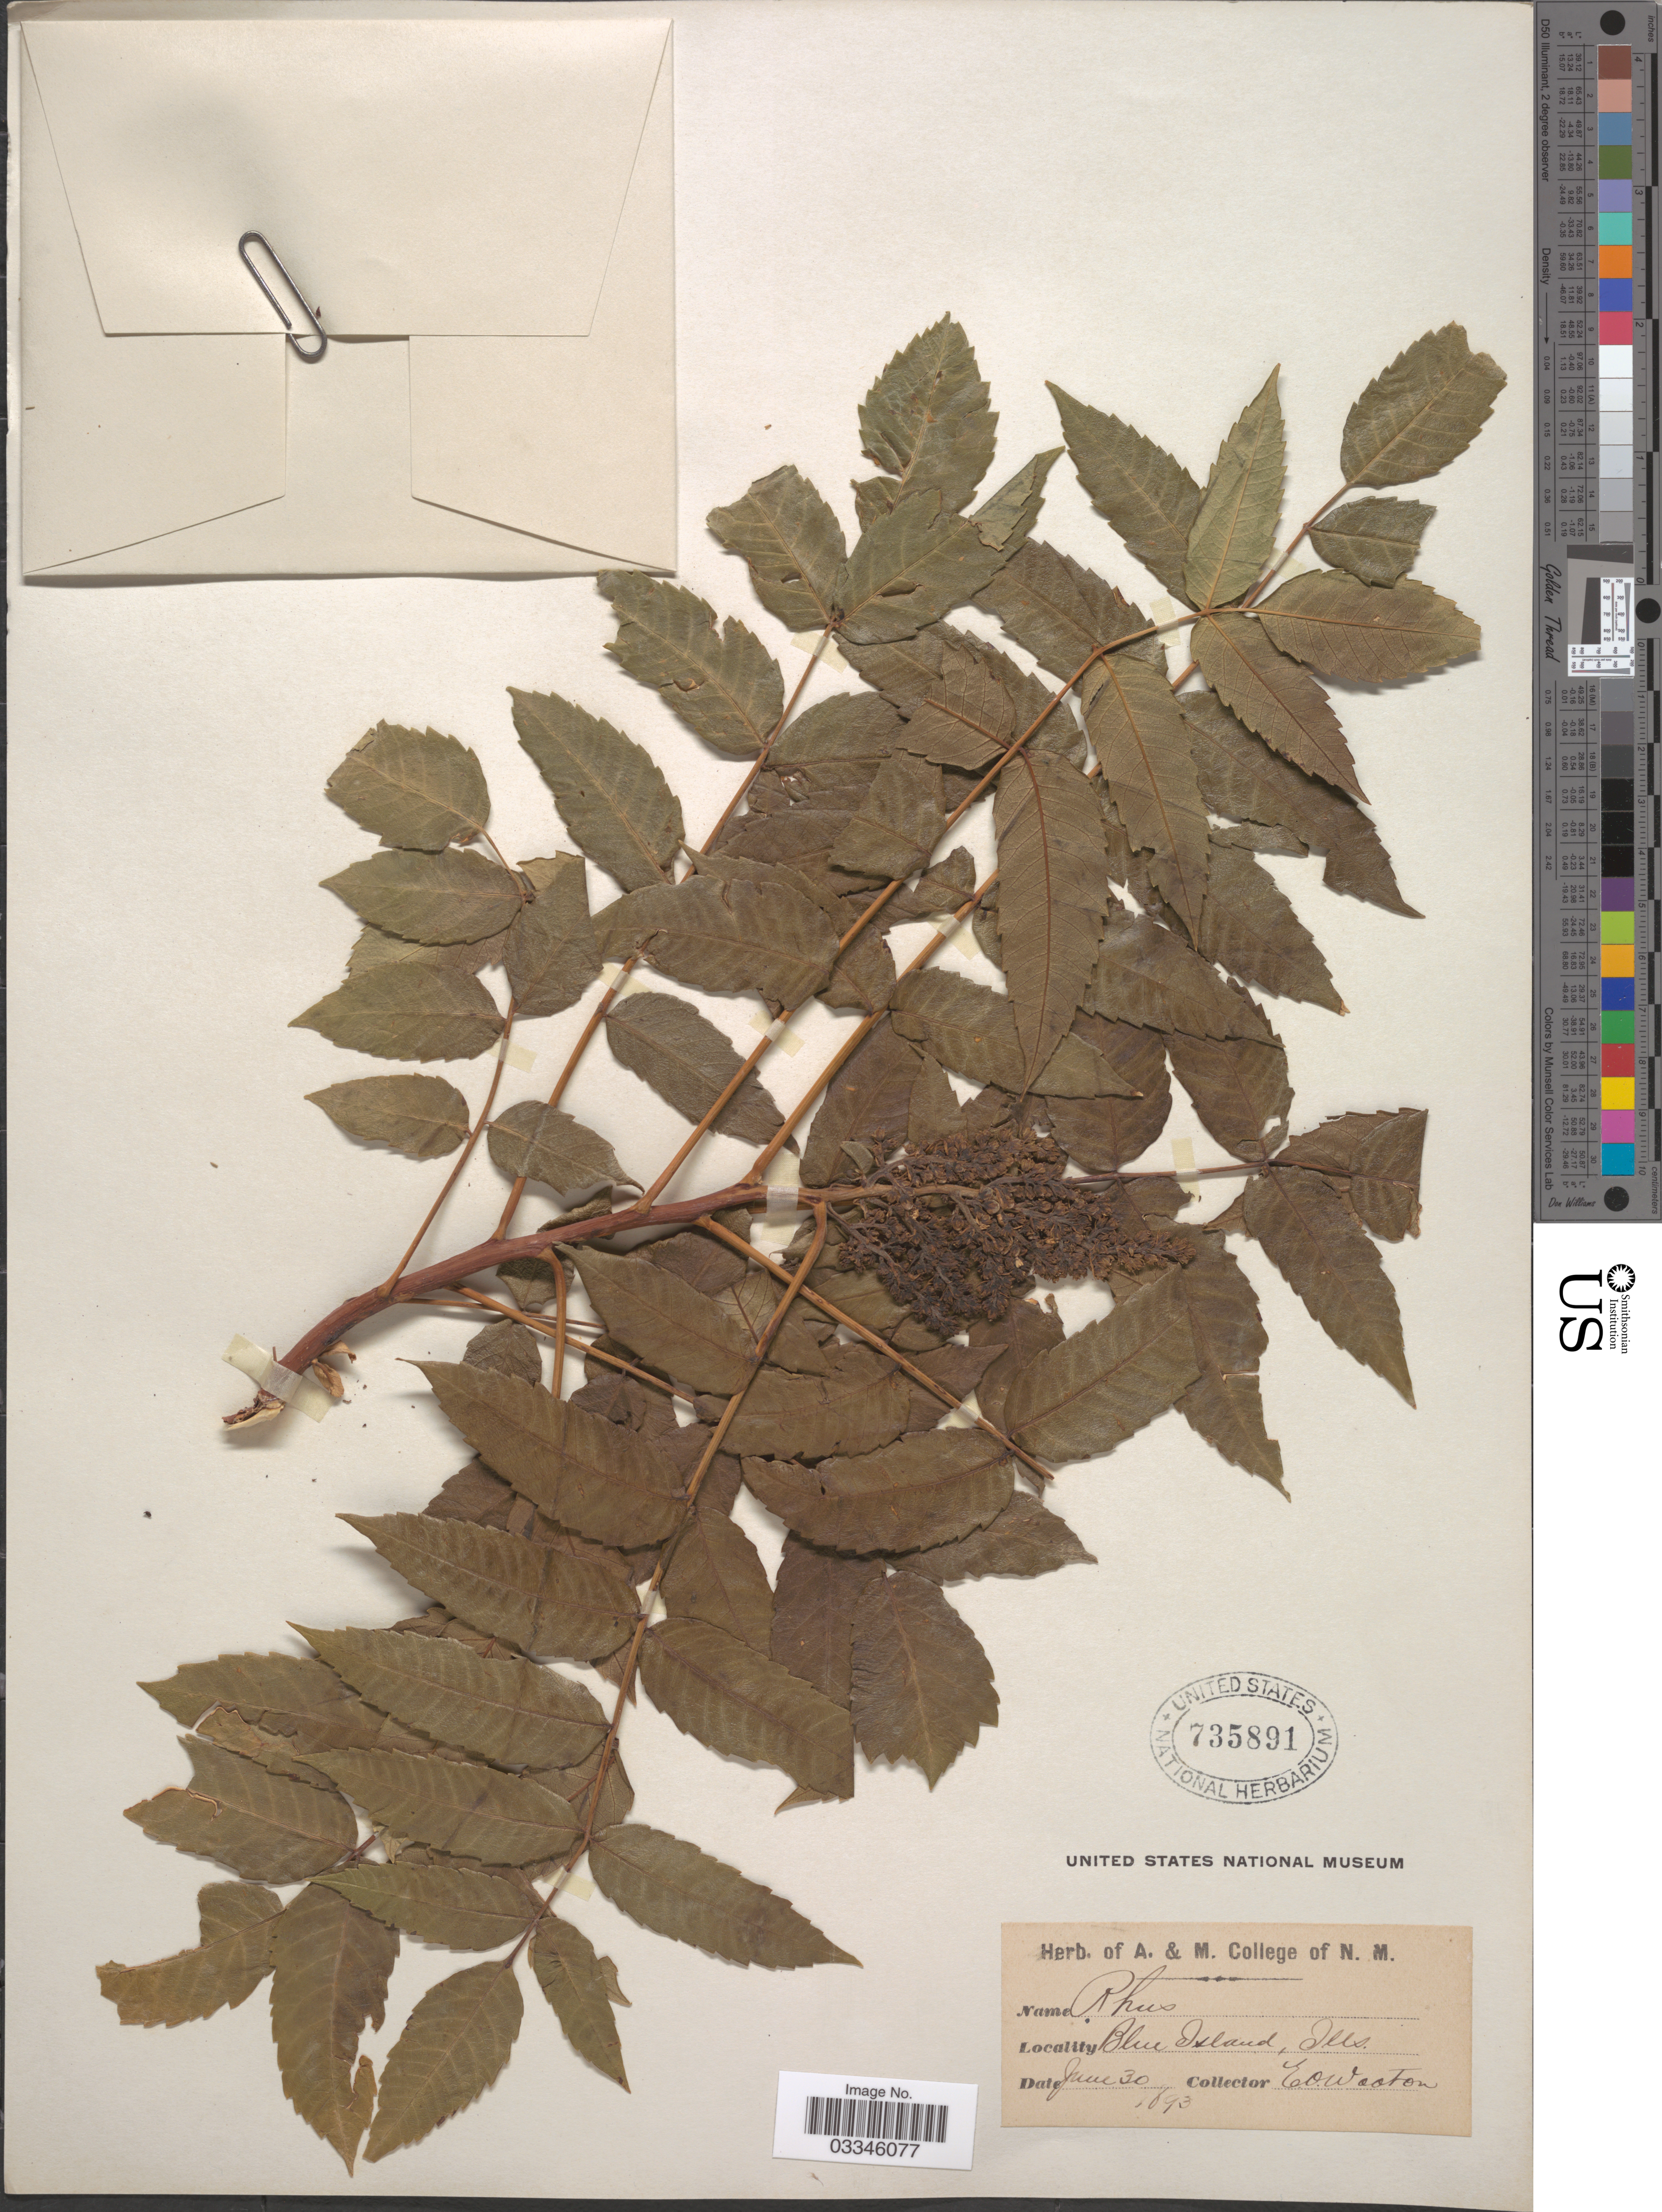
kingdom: Plantae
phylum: Tracheophyta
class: Magnoliopsida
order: Sapindales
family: Anacardiaceae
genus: Rhus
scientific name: Rhus glabra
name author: L.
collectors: E. O. Wooton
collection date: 1893-06-30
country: United States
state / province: Illinois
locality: Blue Island.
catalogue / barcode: US 735891